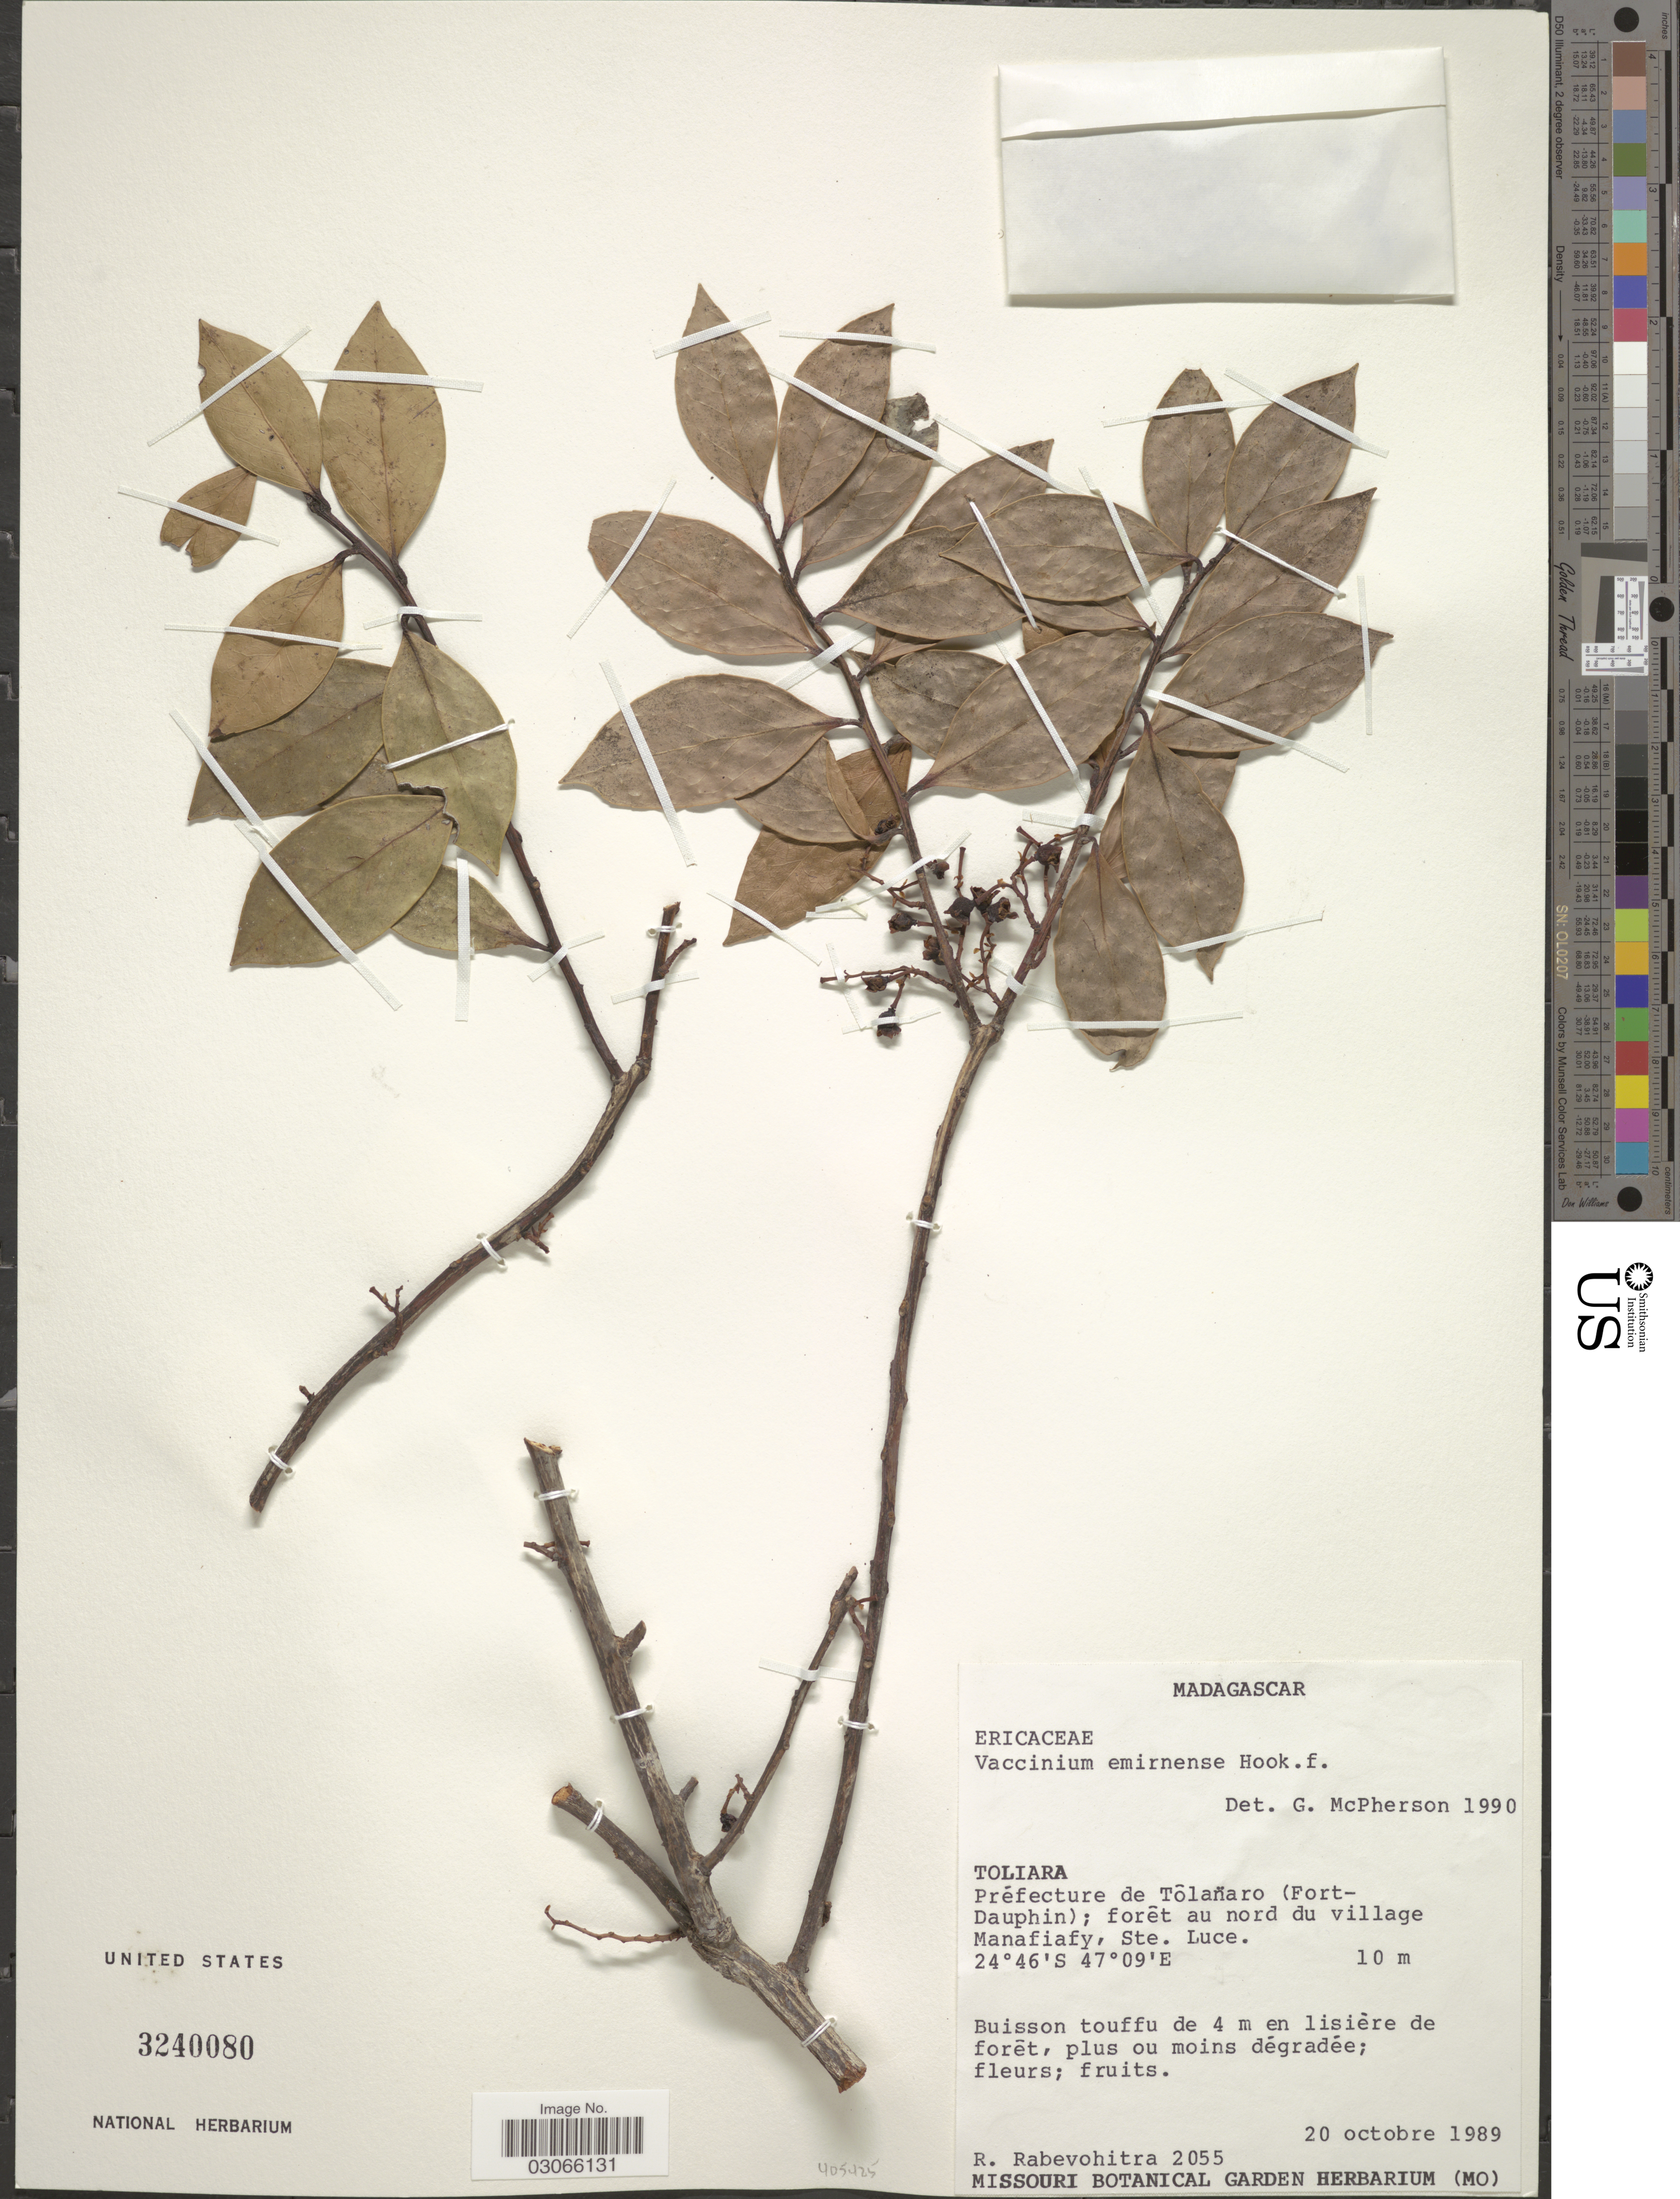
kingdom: Plantae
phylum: Tracheophyta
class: Magnoliopsida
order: Ericales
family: Ericaceae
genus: Vaccinium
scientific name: Vaccinium emirnense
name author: Hook.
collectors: R. Rabevohitra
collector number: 2055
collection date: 1989-10-20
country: Madagascar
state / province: Anosy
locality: Préfecture de Tôlanaro (Fort-Dauphin); forêt au nord du village Manafiafy, Ste. Luce.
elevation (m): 10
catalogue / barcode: US 3240080